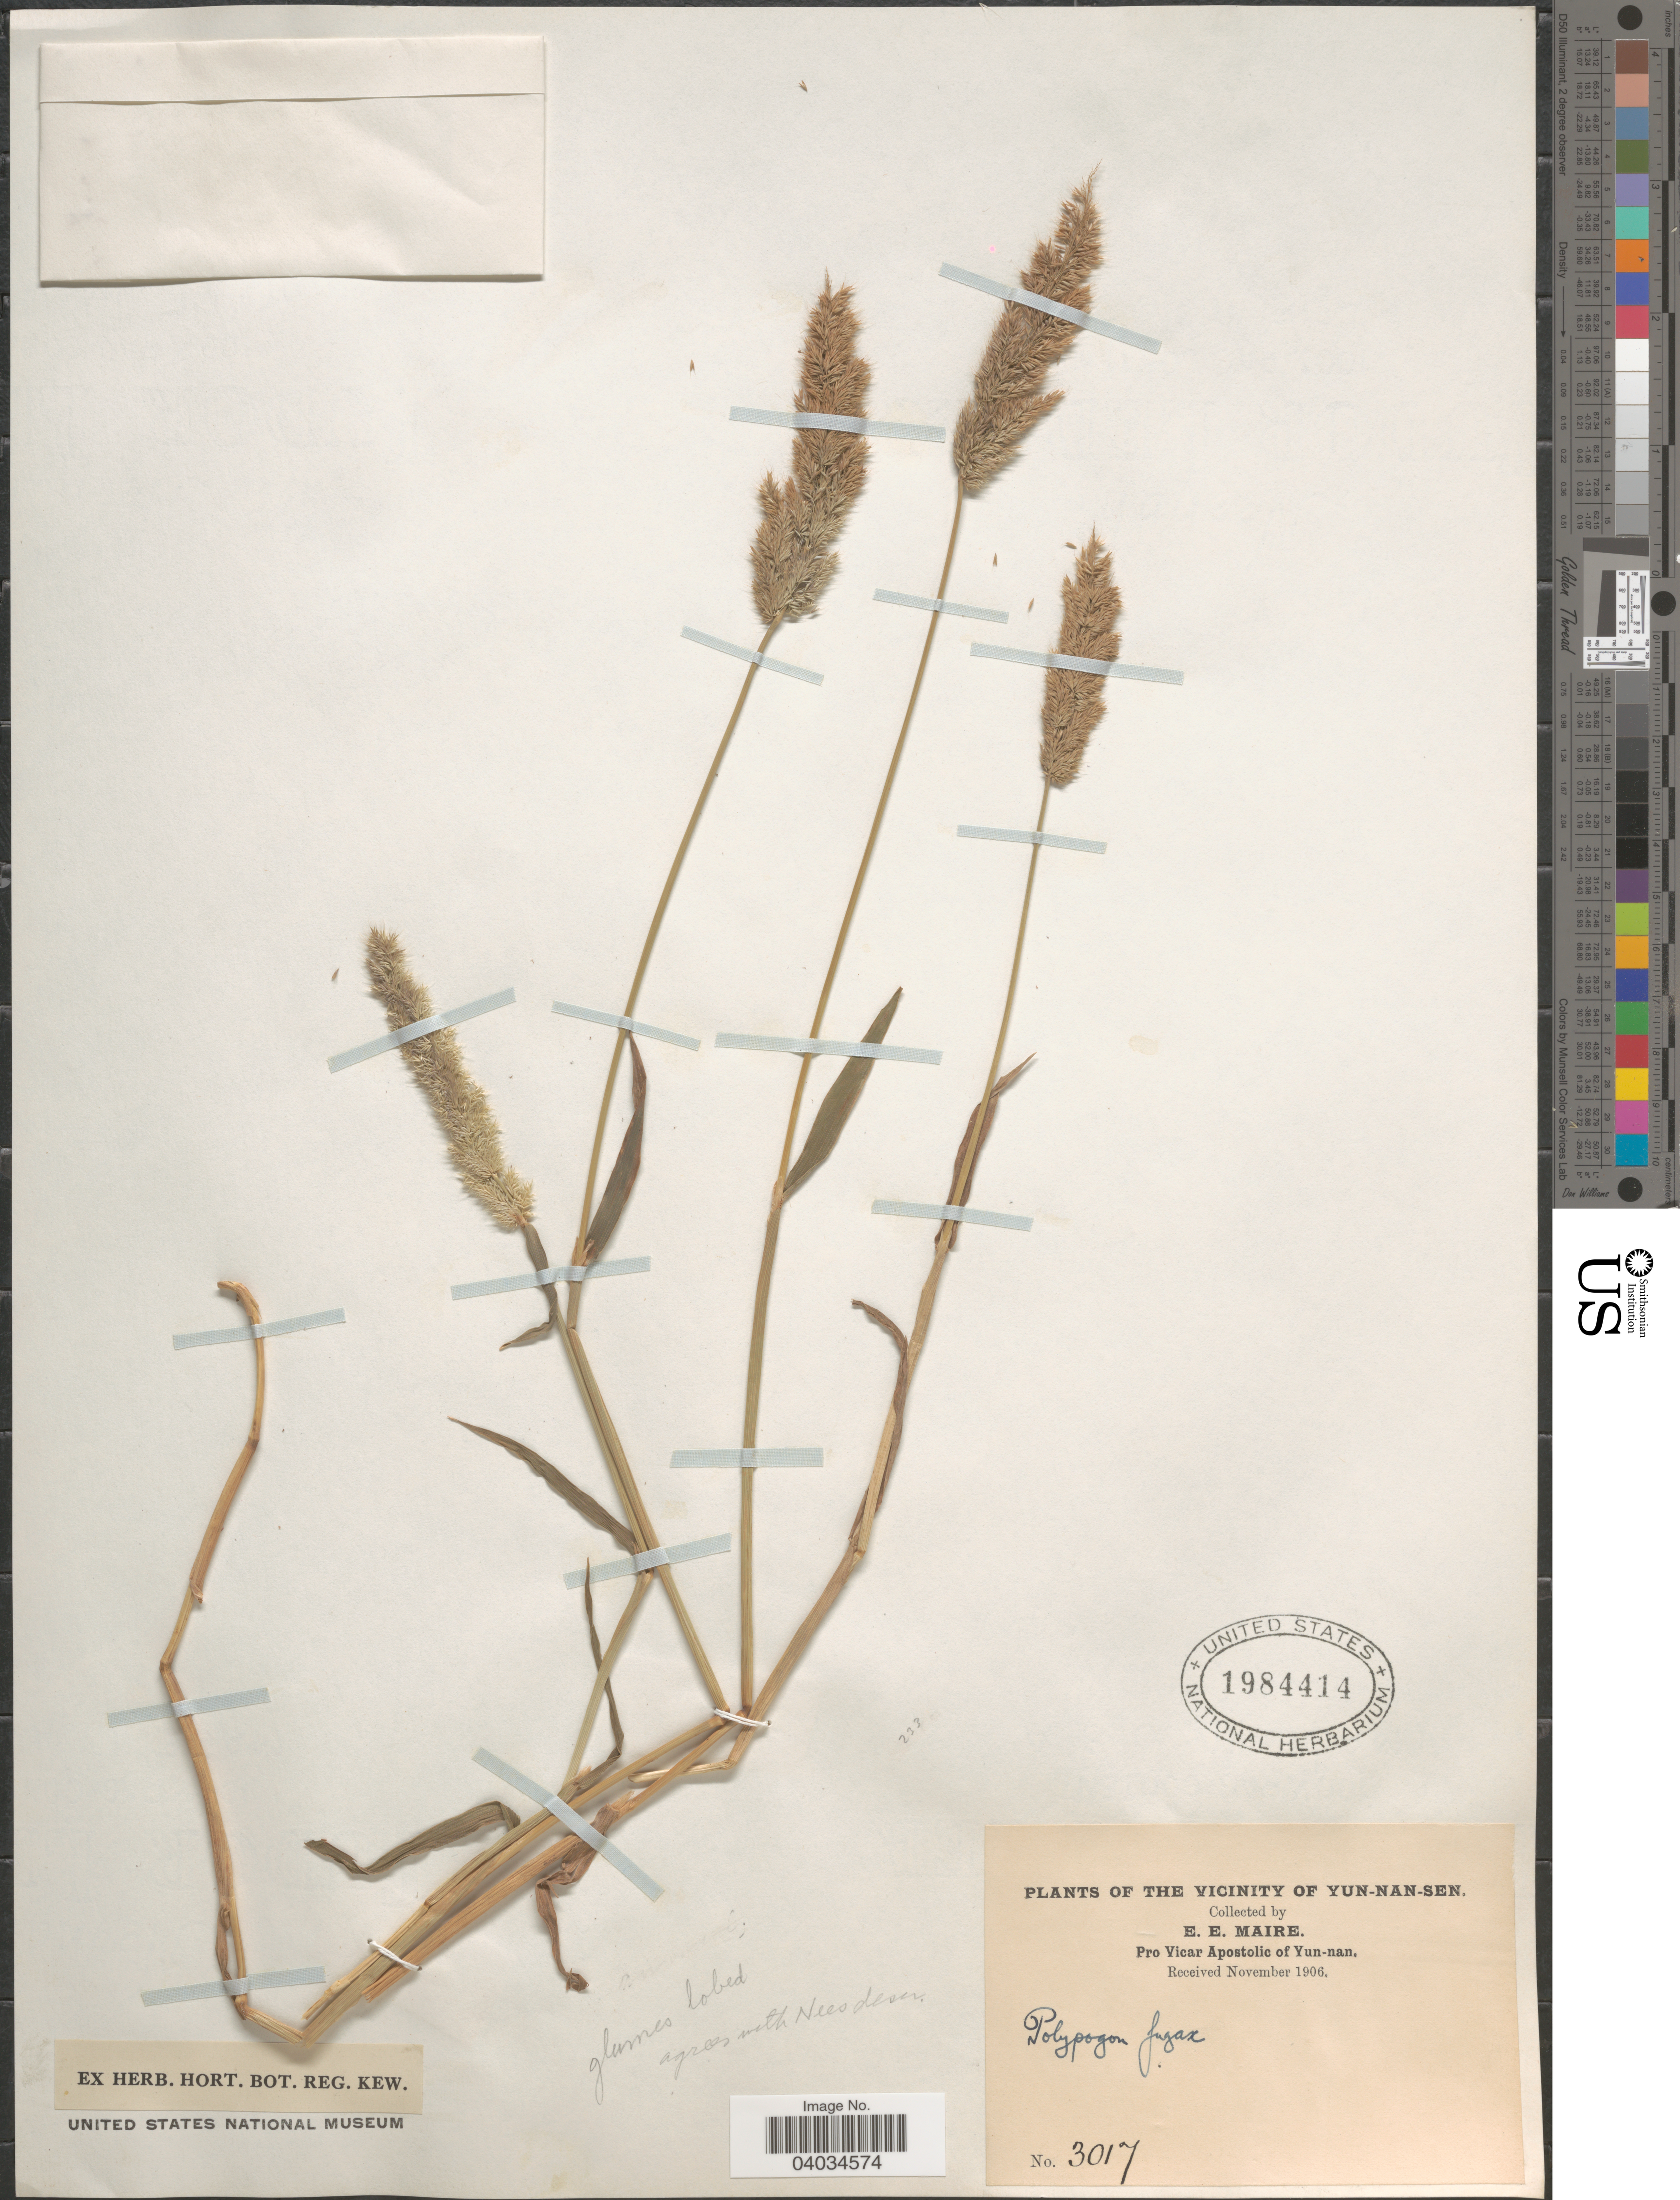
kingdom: Plantae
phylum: Tracheophyta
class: Liliopsida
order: Poales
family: Poaceae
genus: Polypogon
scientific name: Polypogon fugax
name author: Nees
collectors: E. E. Maire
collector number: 3017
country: China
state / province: Yunnan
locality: Vicinity of Yun-nan-sen.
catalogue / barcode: US 1984414